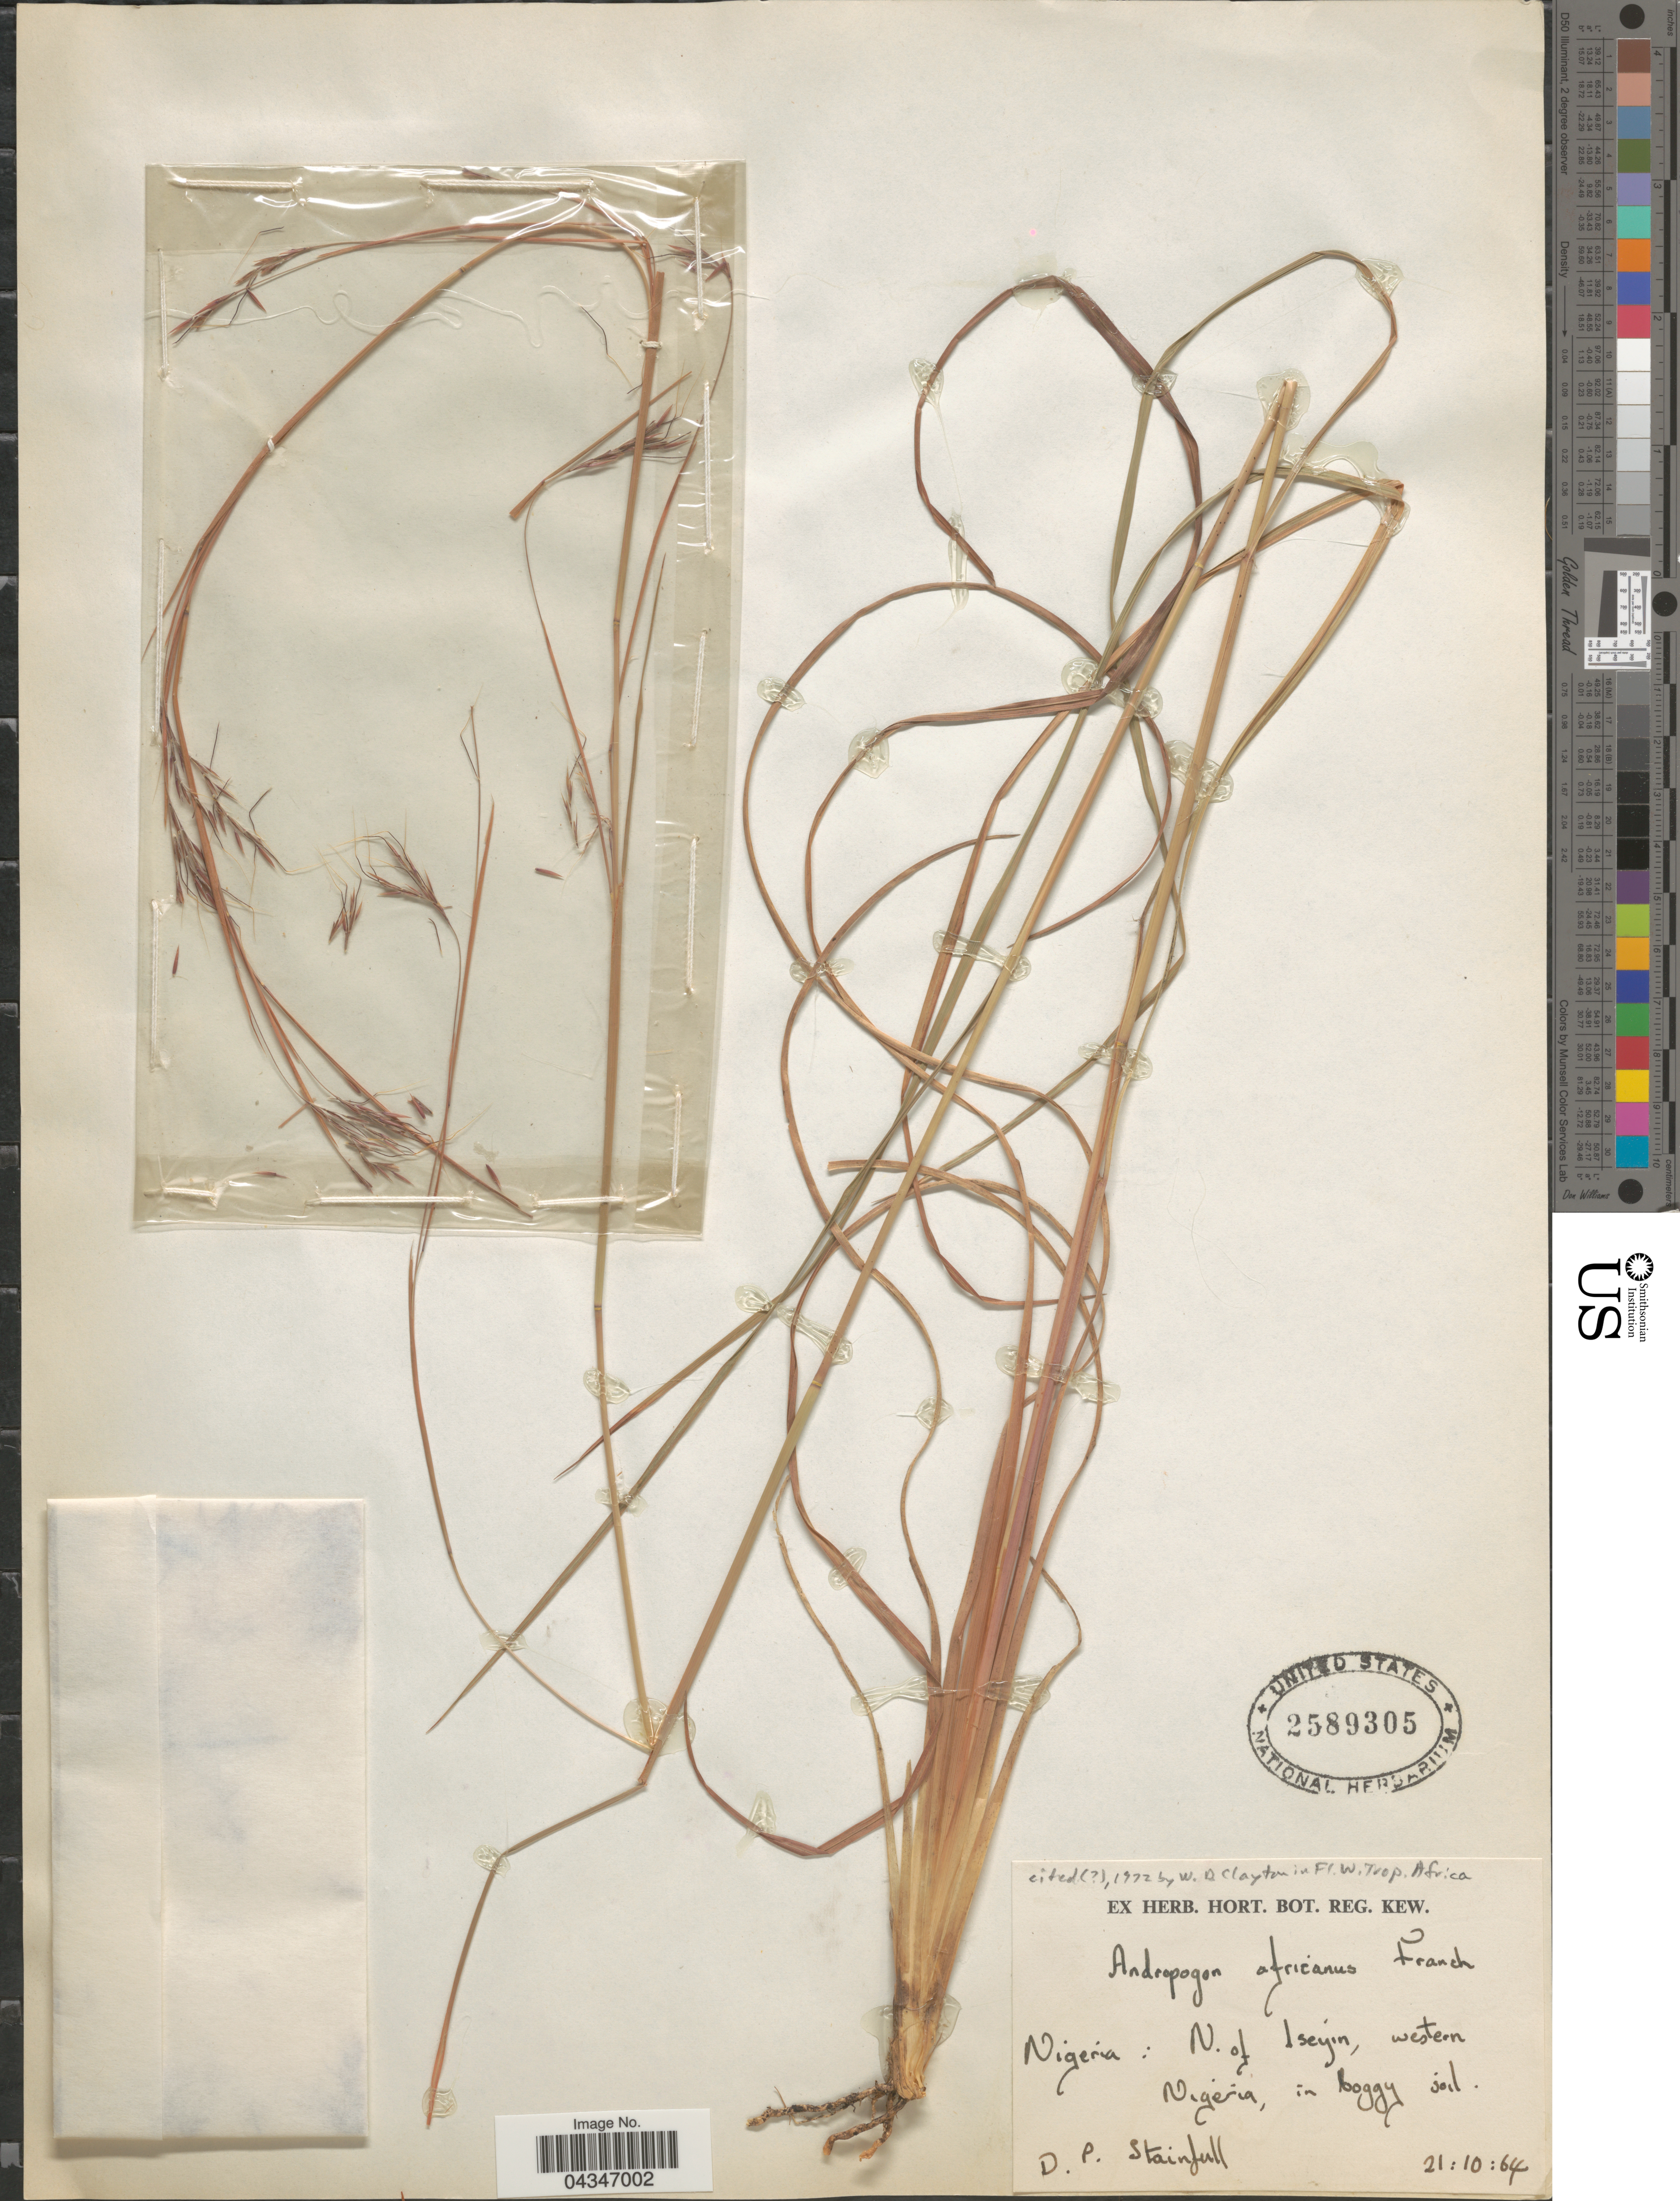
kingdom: Plantae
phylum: Tracheophyta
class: Liliopsida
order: Poales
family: Poaceae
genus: Andropogon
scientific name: Andropogon africanus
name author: Franch.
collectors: D. Stainfull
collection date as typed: Transcribed d/m/y: 21/10/64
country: Nigeria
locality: N. of Iseyin, western Nigeria, in boggy soil.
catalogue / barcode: US 2589305